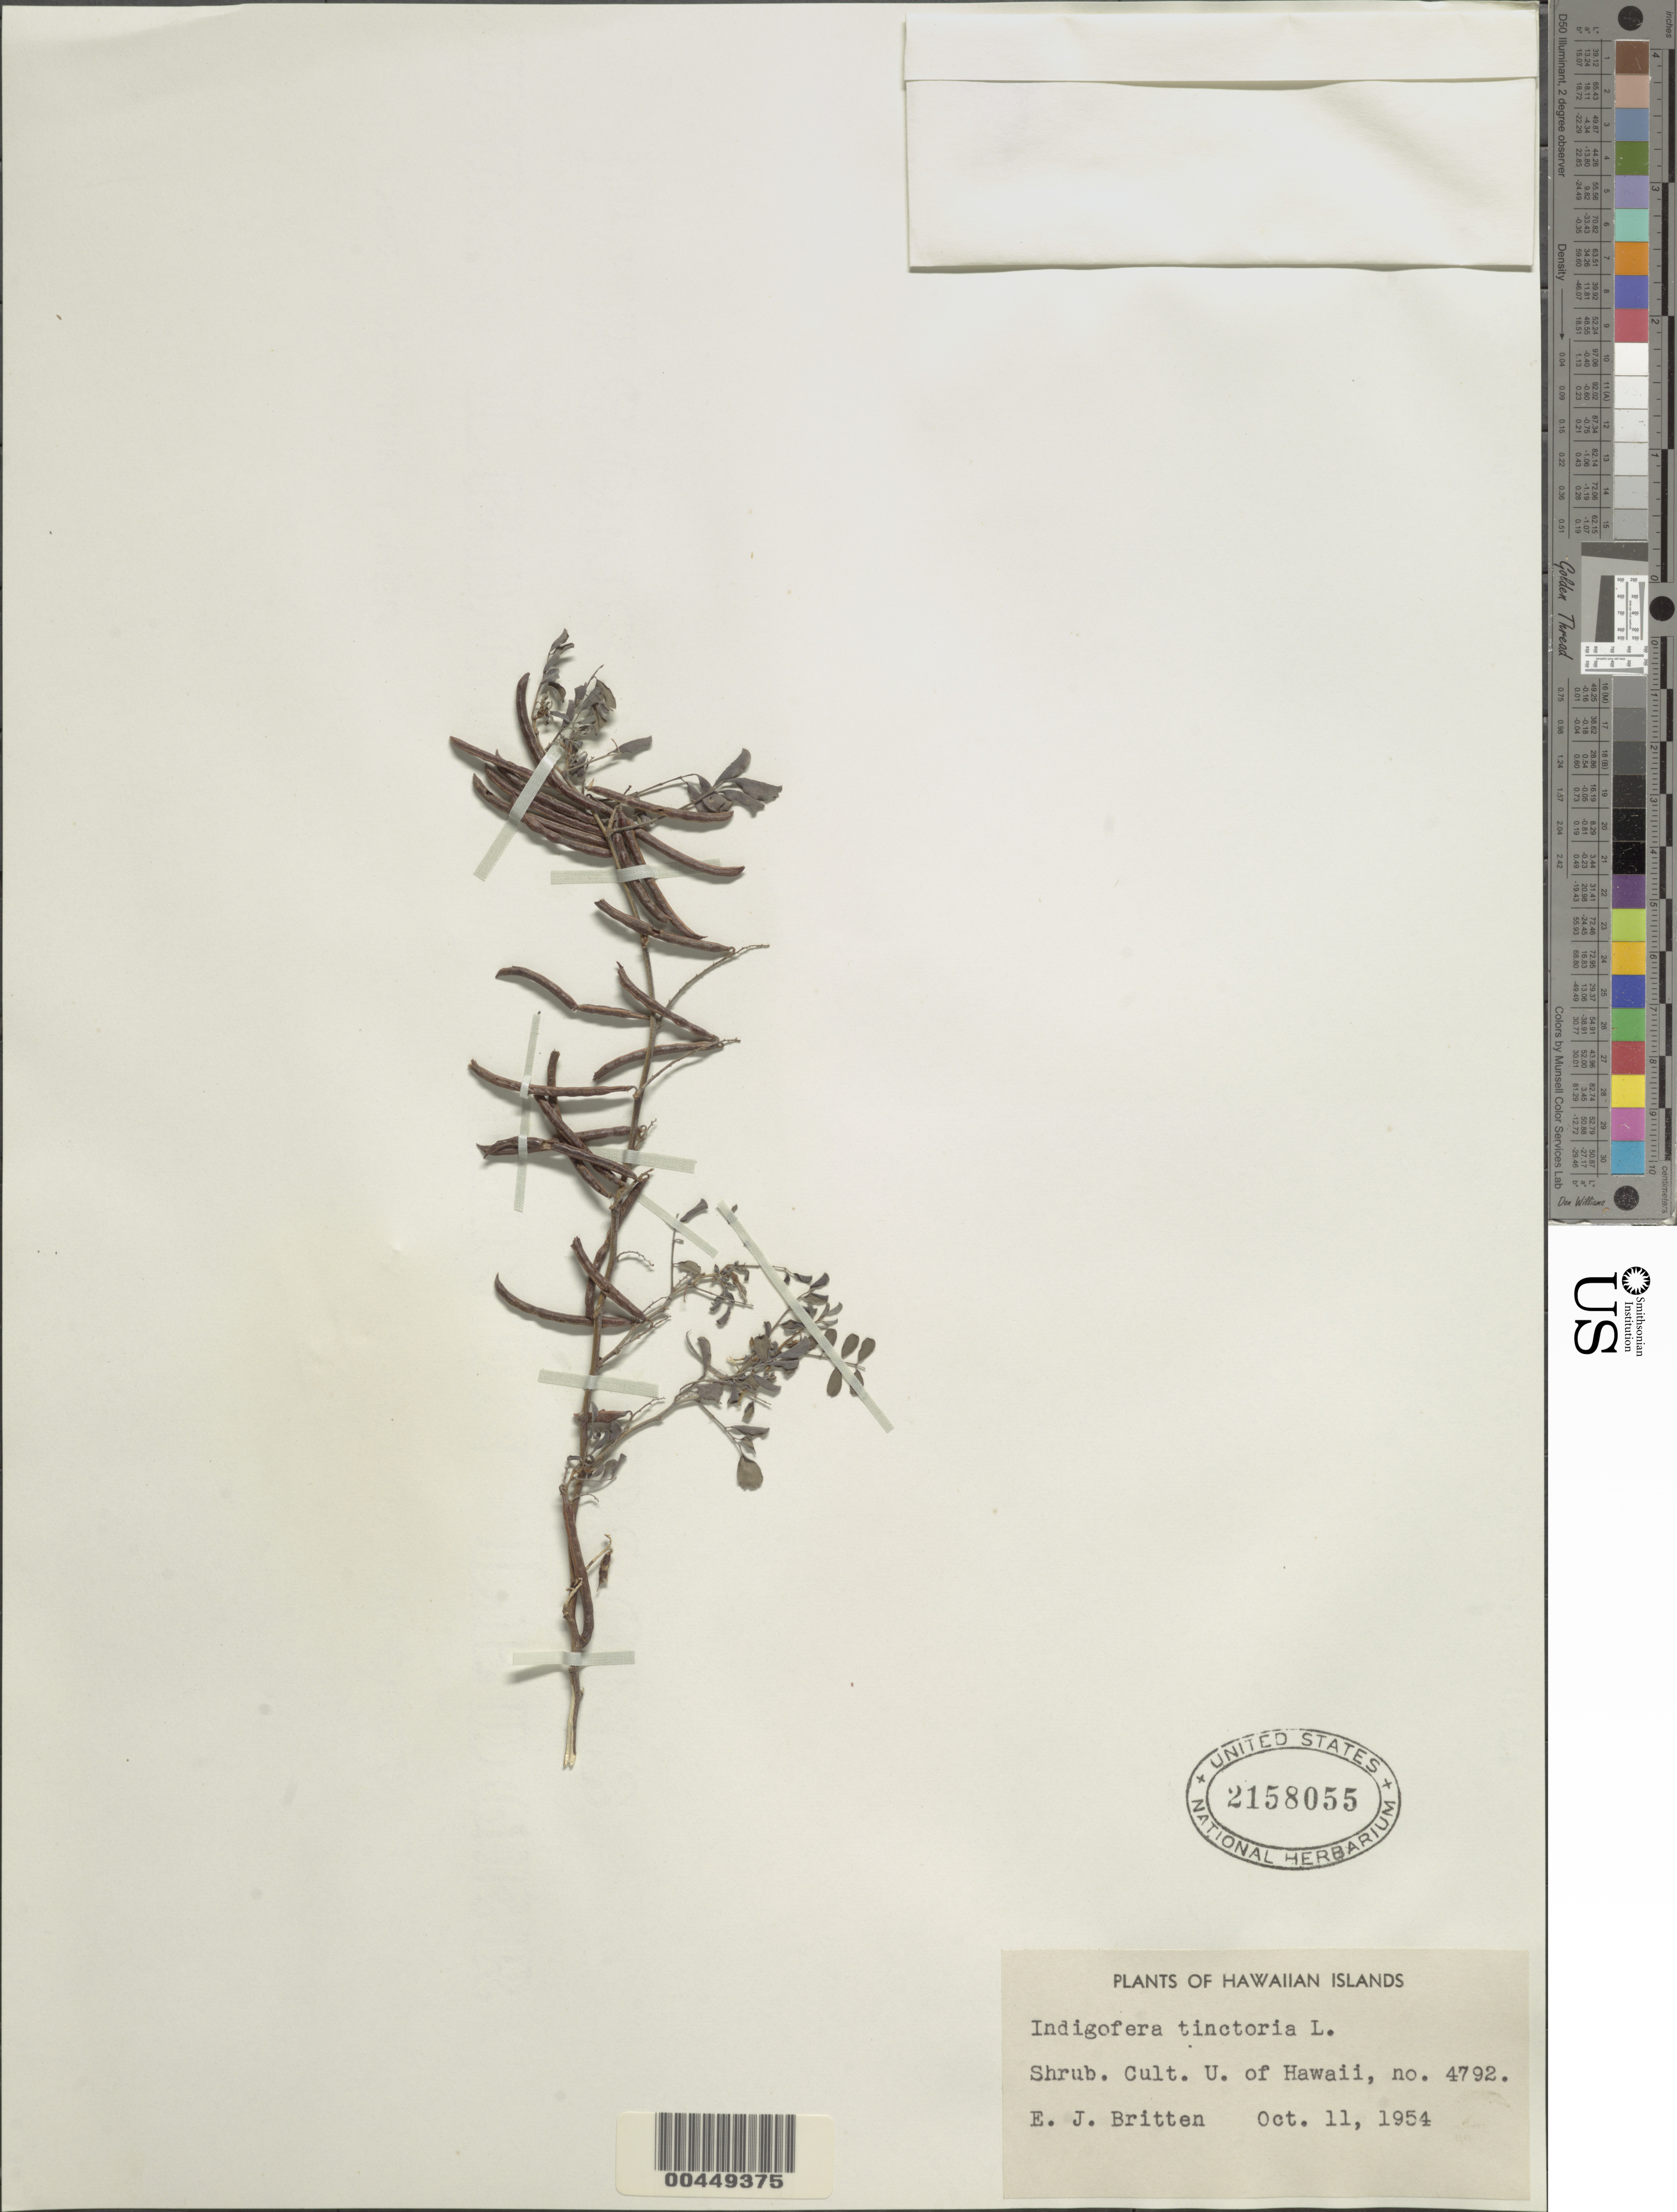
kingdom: Plantae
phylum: Tracheophyta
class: Magnoliopsida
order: Fabales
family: Fabaceae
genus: Indigofera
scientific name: Indigofera tinctoria sensu Naves non L.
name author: Naves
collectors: E. Britten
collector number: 4792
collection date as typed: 11 Oct 1954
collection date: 1954-10-11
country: United States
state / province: Hawaii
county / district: Hawaii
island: Hawaii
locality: University of Hawaii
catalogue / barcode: US 2158055